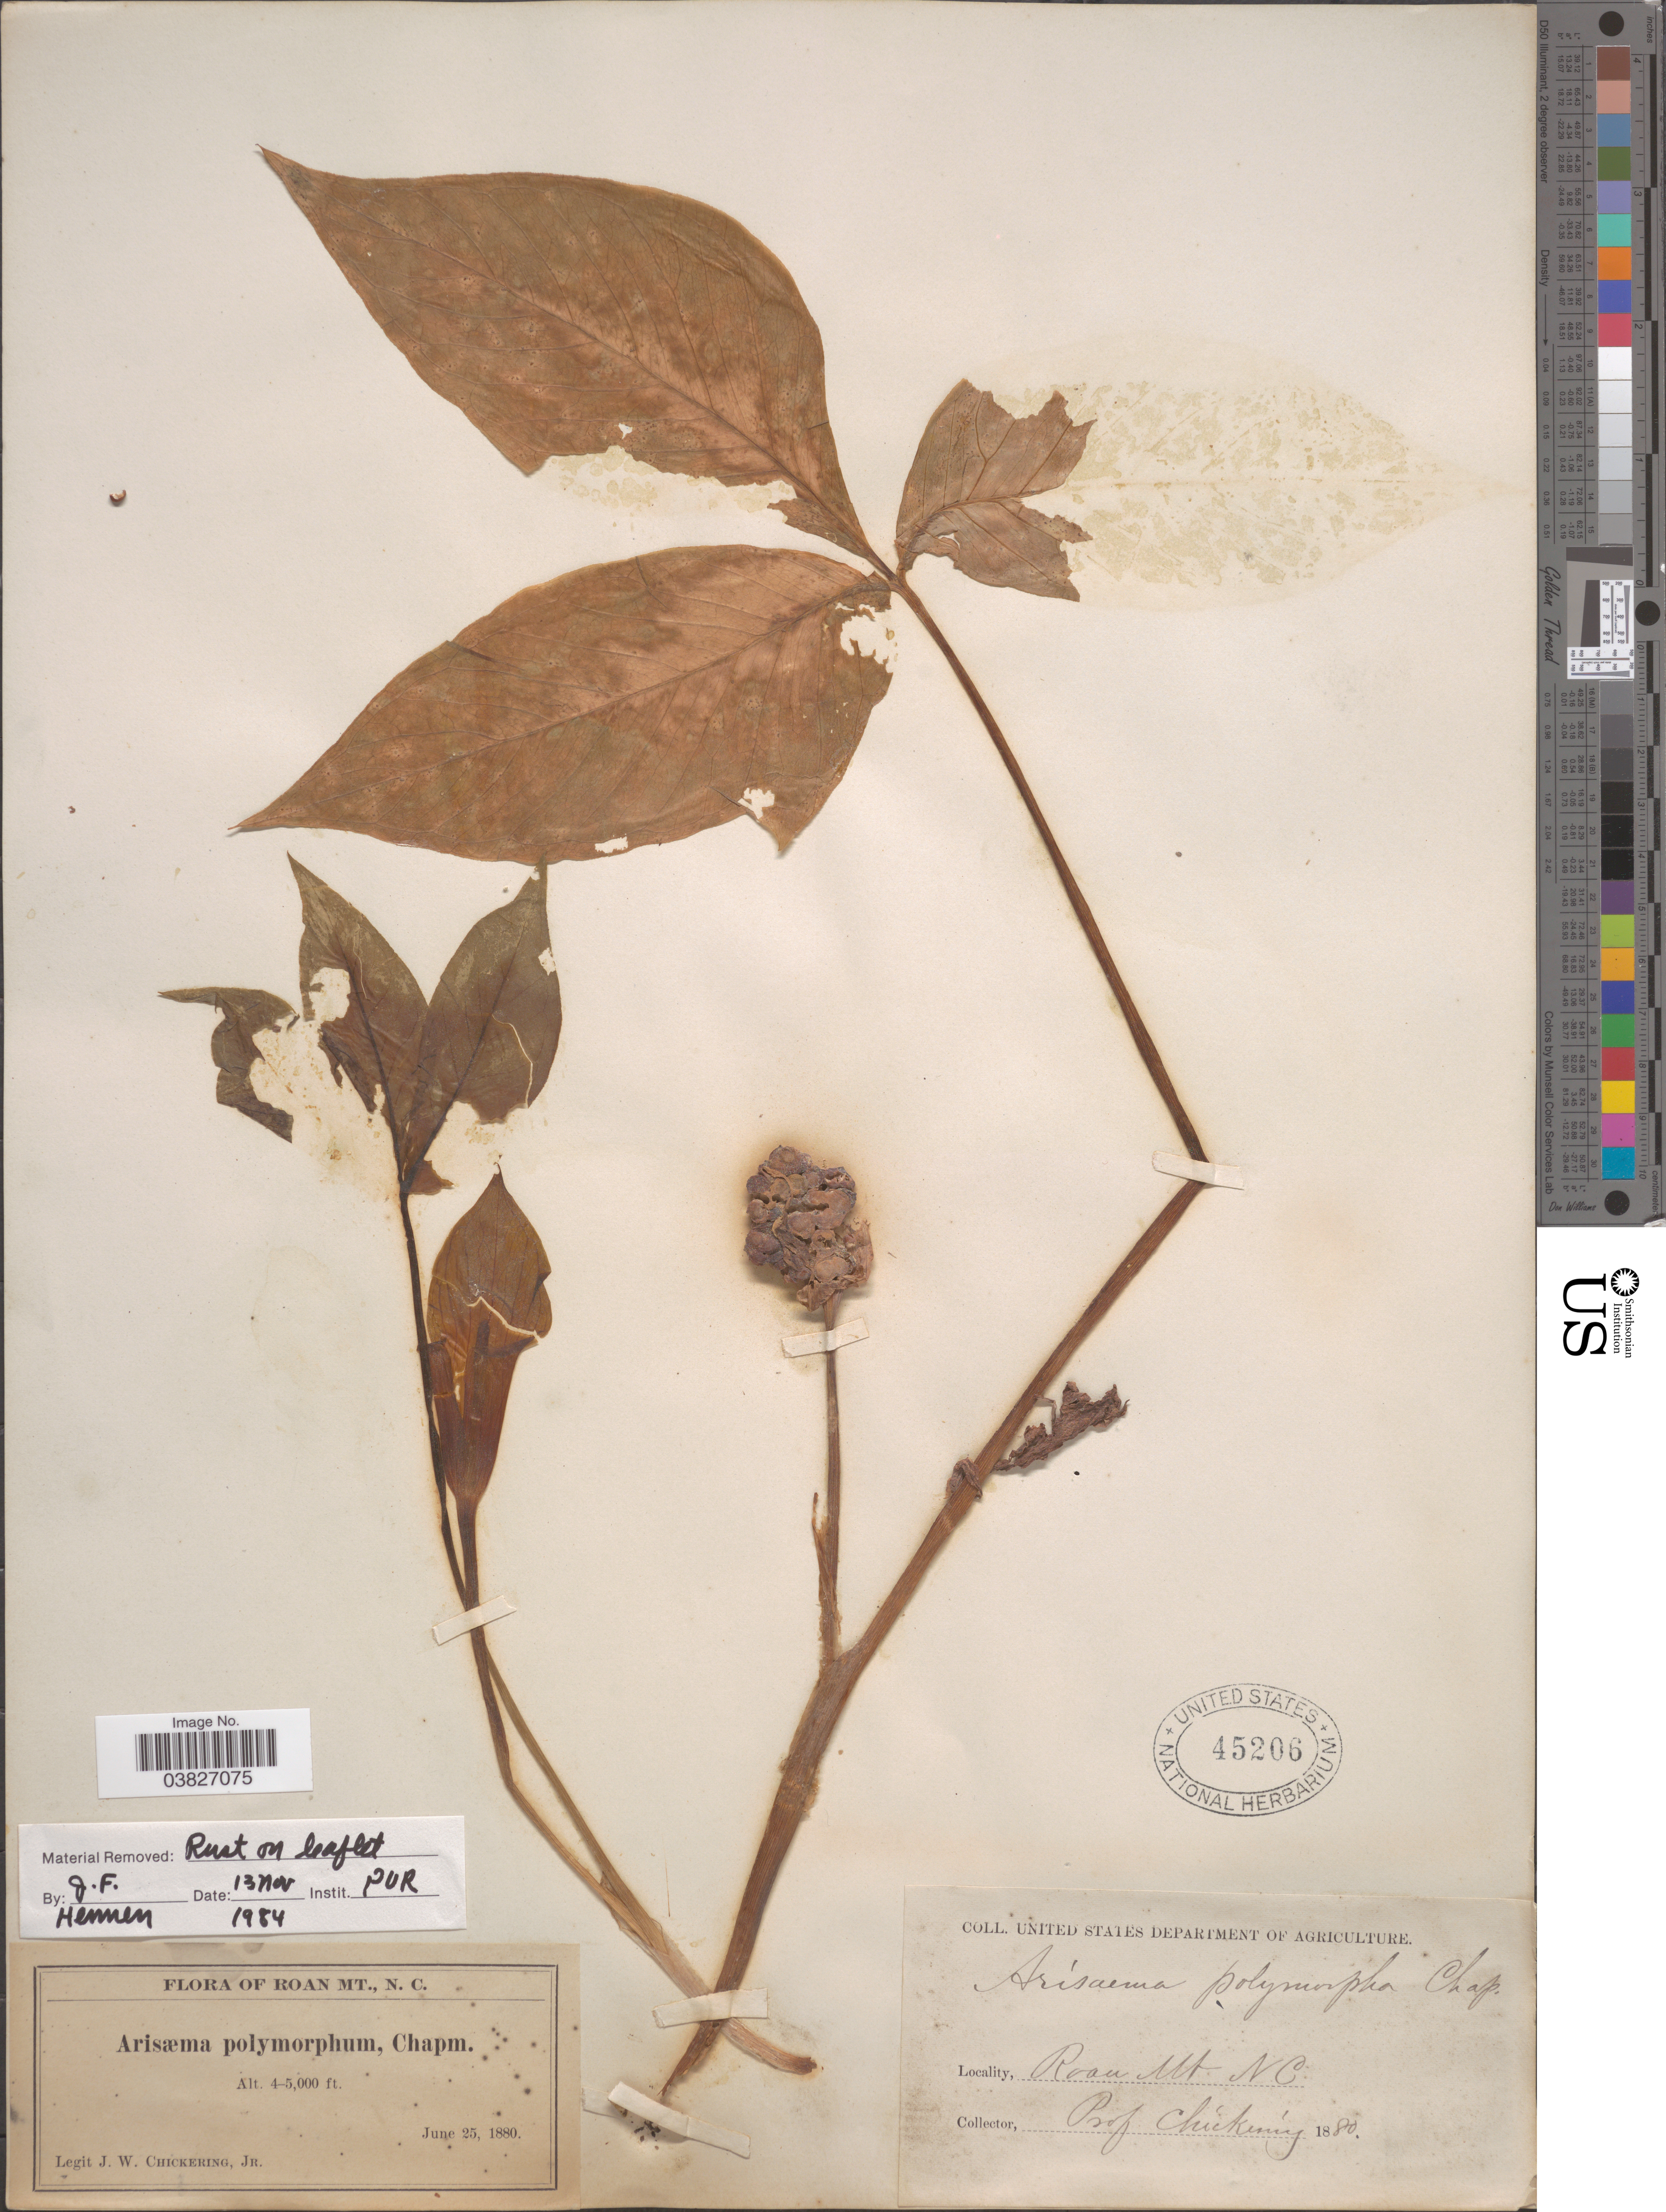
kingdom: Plantae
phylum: Tracheophyta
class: Liliopsida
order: Alismatales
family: Araceae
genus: Arisaema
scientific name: Arisaema pusillum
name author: Nash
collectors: J. W. Chickering Jr.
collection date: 1880-06-25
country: United States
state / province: North Carolina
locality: Roan Mt.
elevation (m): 1219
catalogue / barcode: US 45206